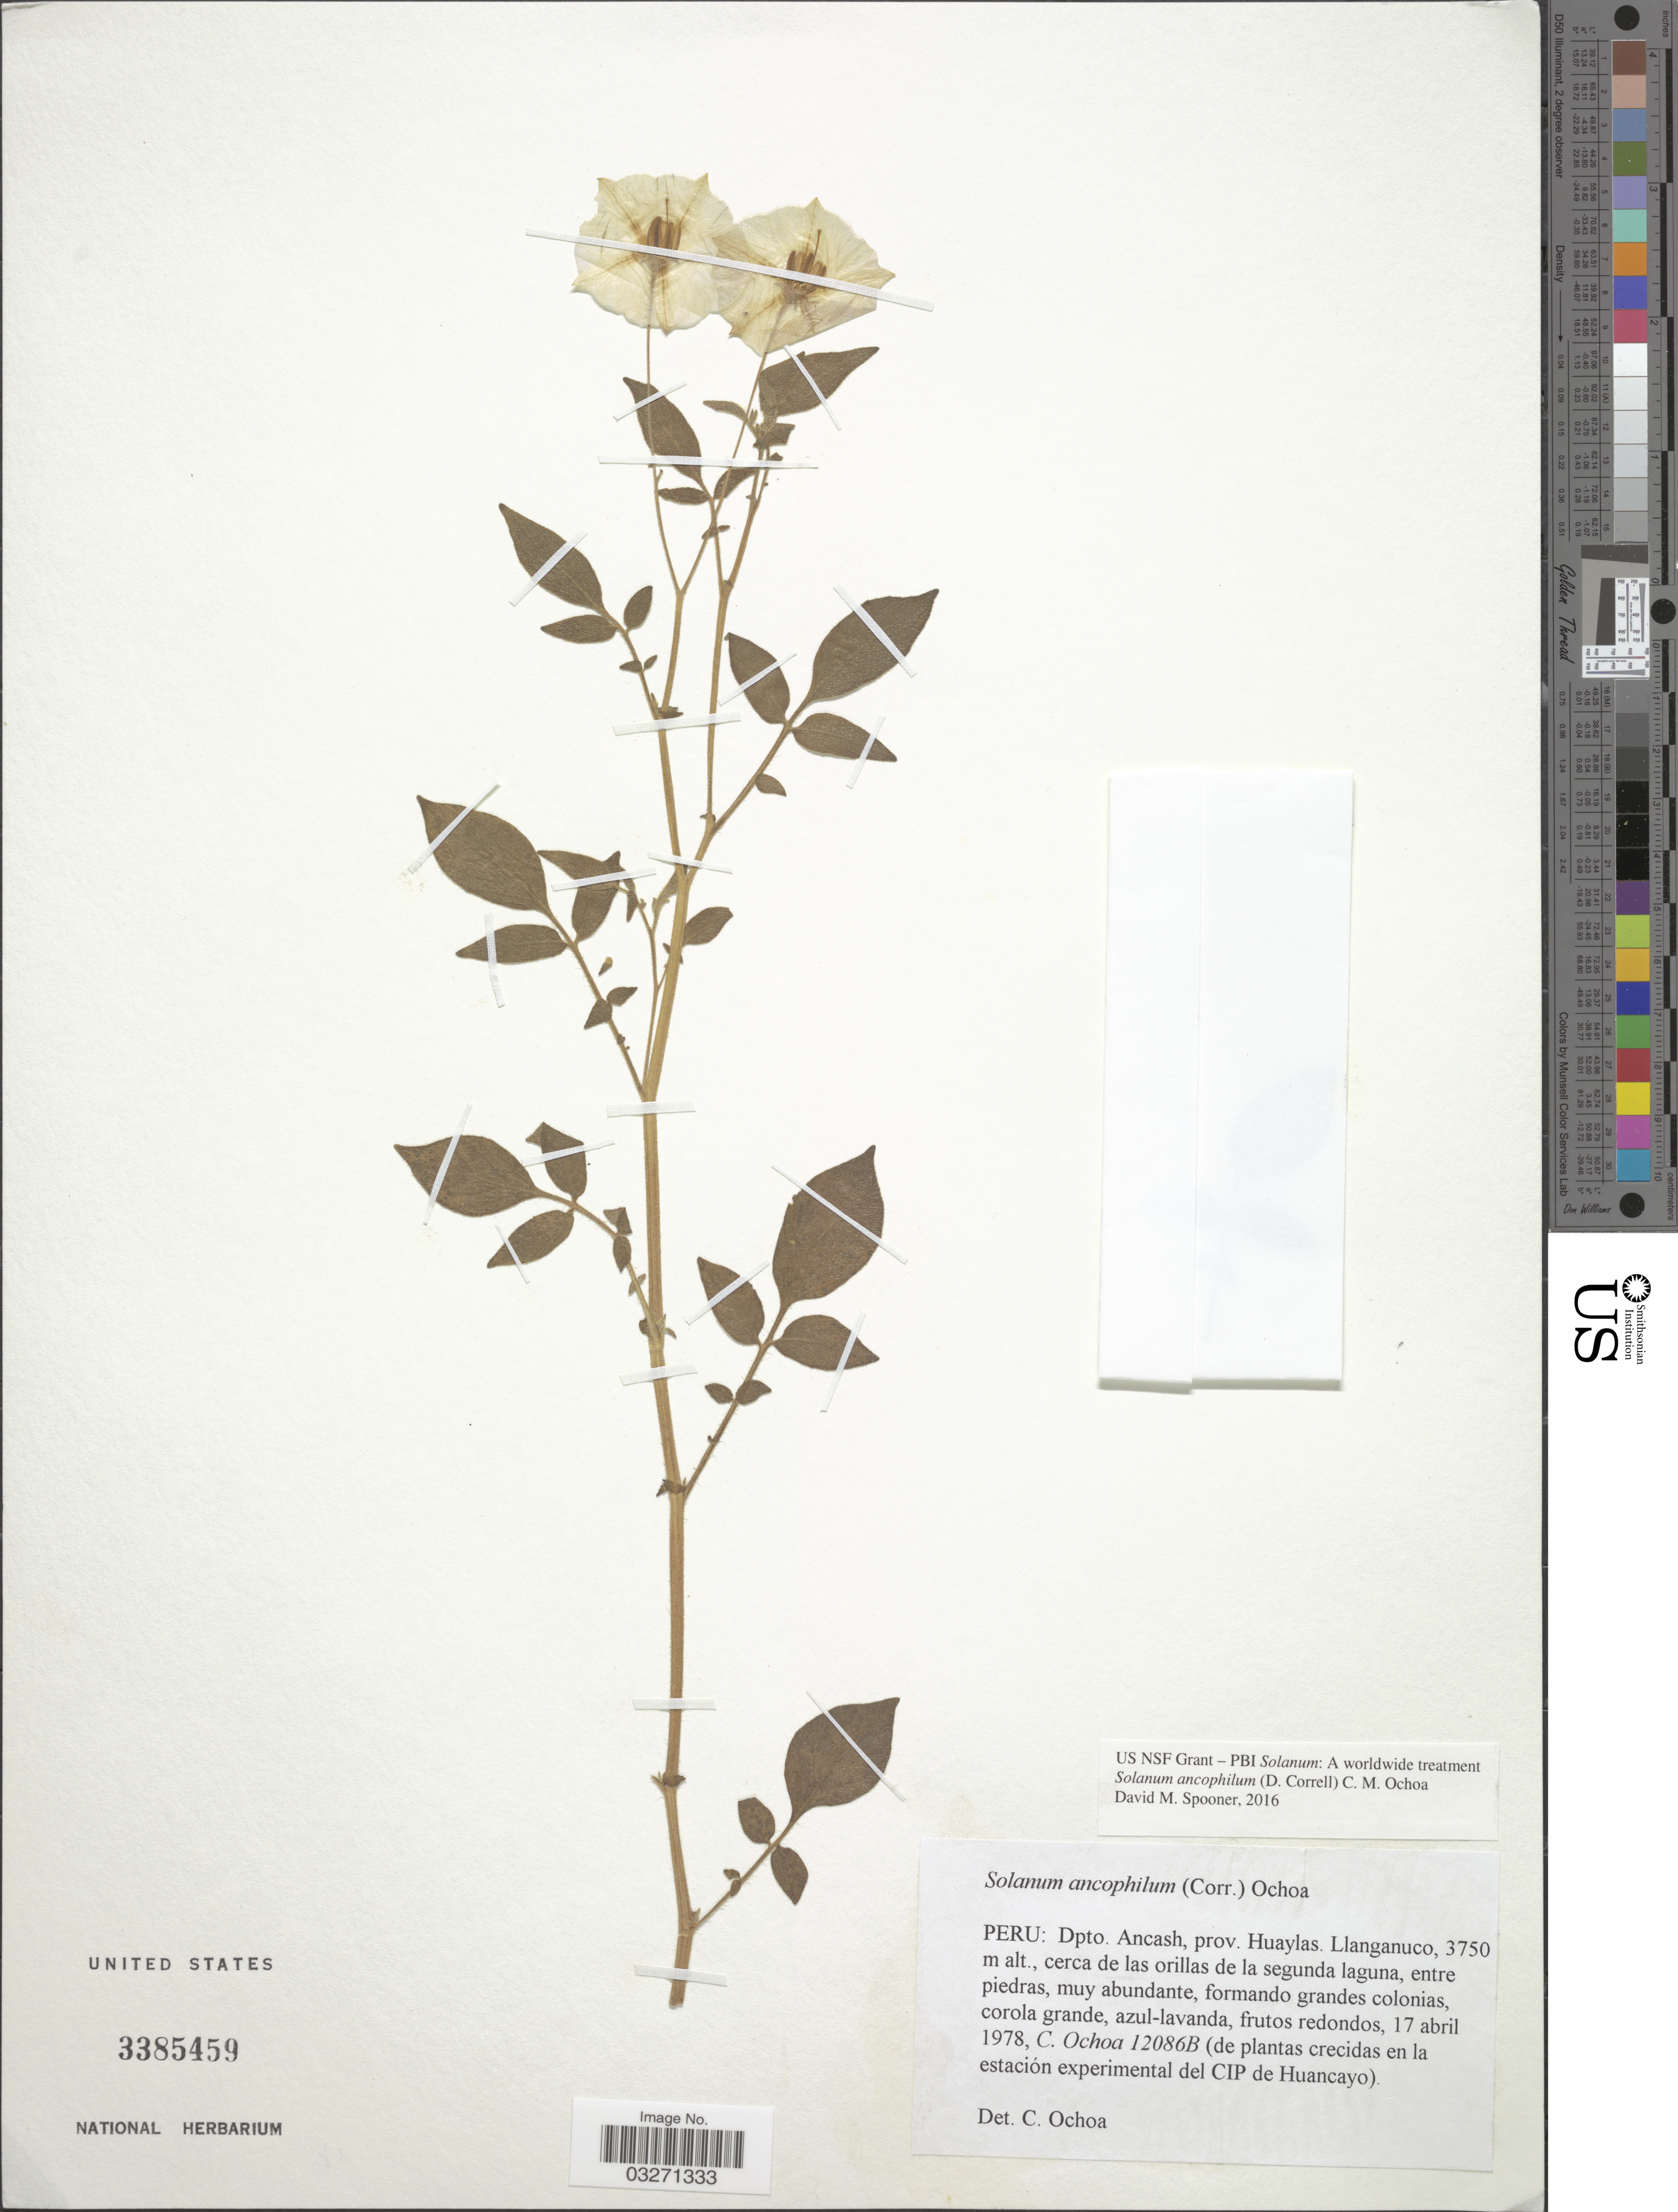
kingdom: Plantae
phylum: Tracheophyta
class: Magnoliopsida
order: Solanales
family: Solanaceae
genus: Solanum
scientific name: Solanum ancophilum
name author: (Correll) Ochoa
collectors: C. Ochoa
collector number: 12086B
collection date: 1978-04-17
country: Peru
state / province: Ancash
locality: Dpto. Ancash, prov. Huaylas. Llanganuco.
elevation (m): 3750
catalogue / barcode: US 3385459